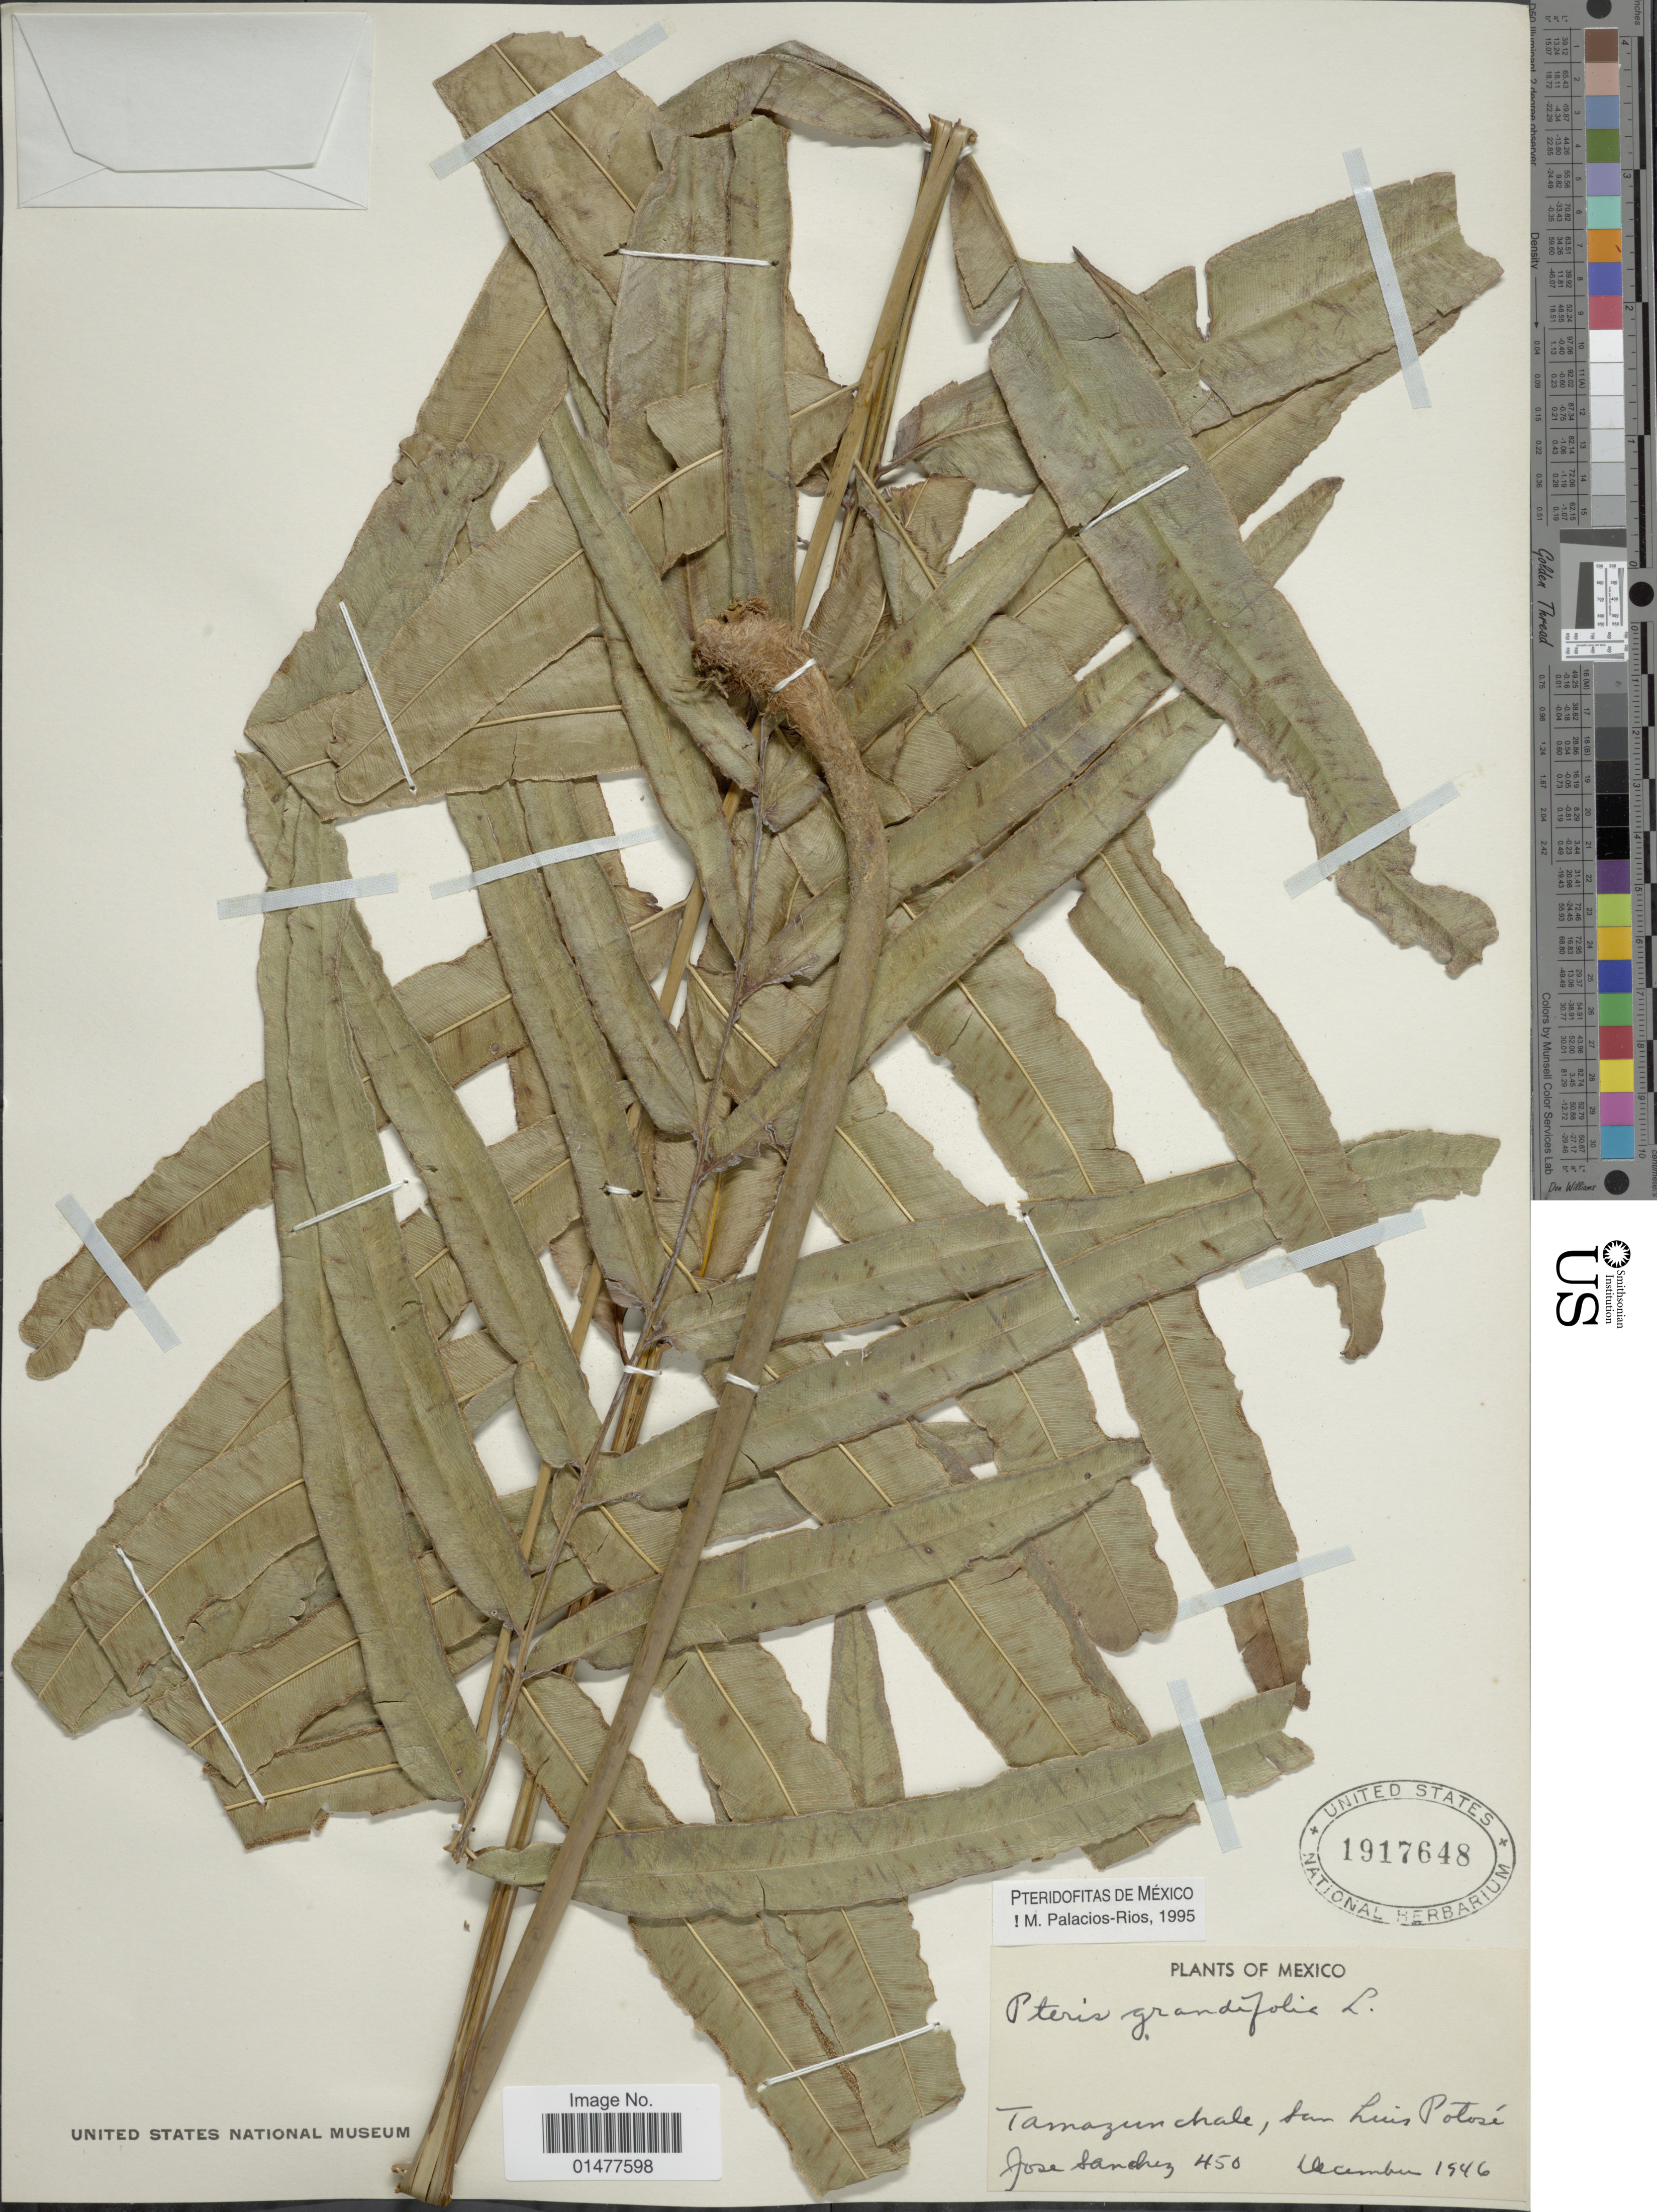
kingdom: Plantae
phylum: Tracheophyta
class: Polypodiopsida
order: Polypodiales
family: Pteridaceae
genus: Pteris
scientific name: Pteris grandifolia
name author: L.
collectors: J. Sánchez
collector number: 450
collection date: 1946-12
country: Mexico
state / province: San Luis Potosí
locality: Tamazunchale.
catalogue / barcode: US 1917648